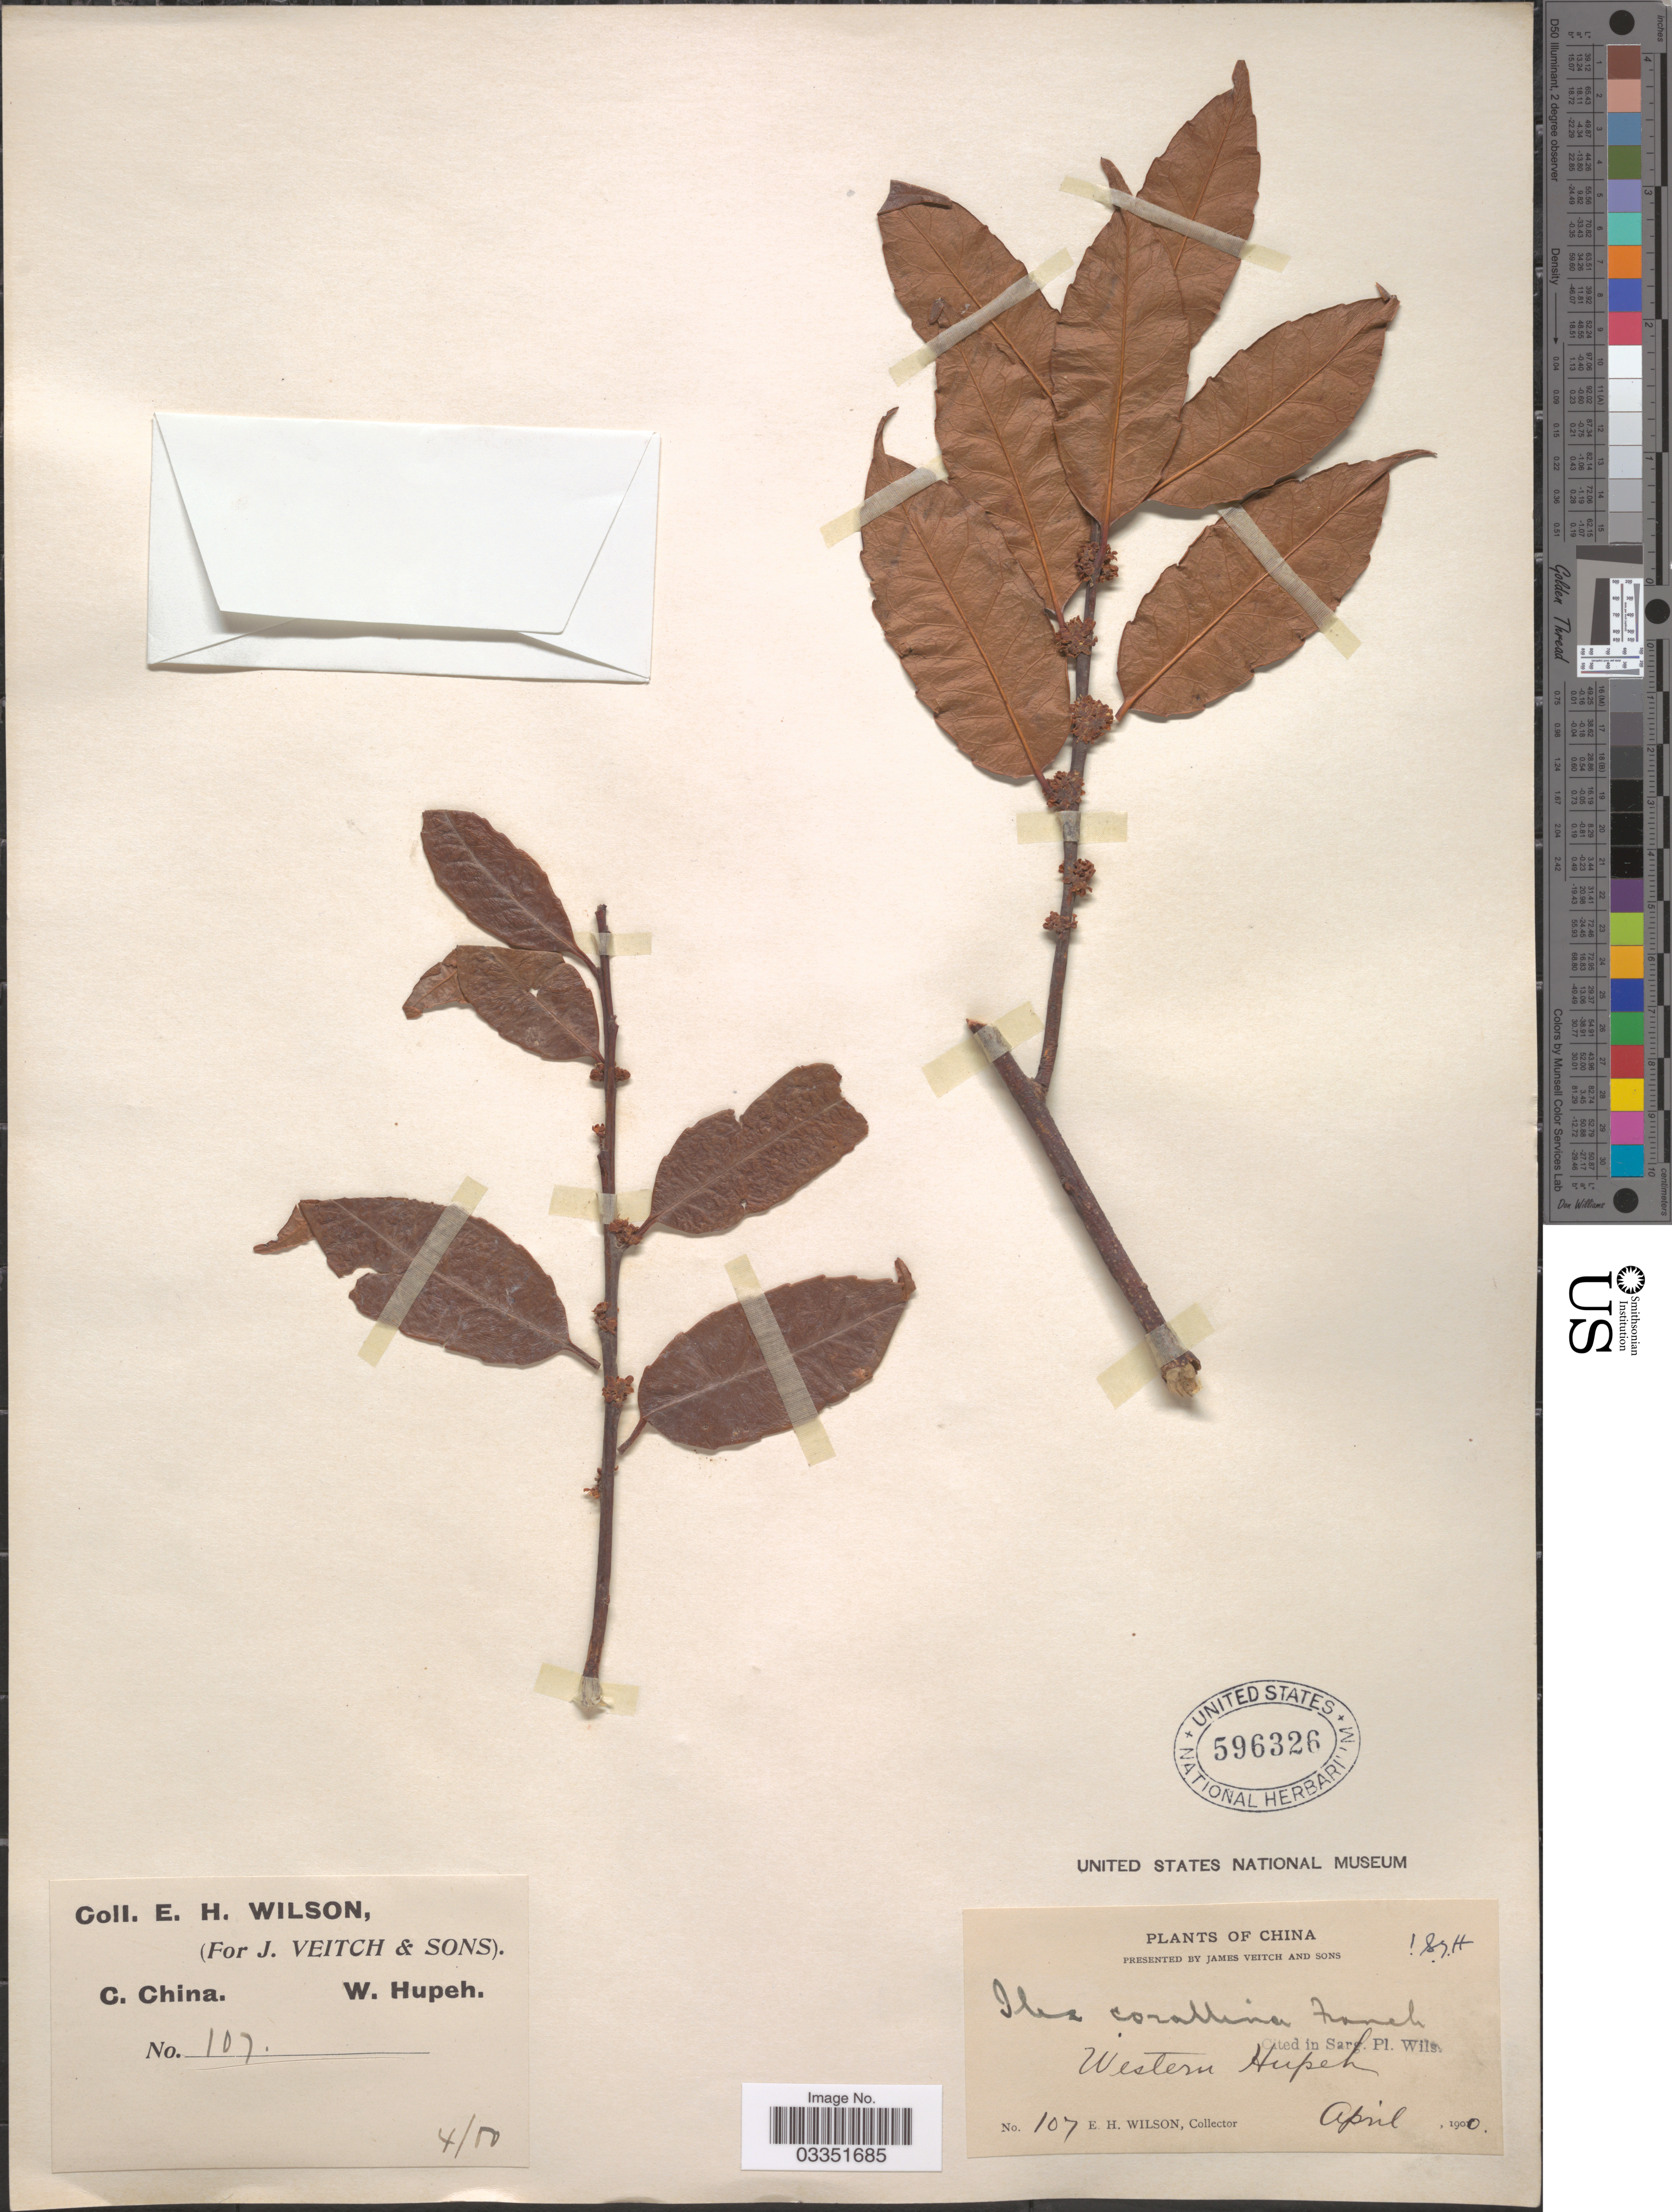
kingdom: Plantae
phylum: Tracheophyta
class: Magnoliopsida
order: Aquifoliales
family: Aquifoliaceae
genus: Ilex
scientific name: Ilex corallina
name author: Franch.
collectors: E. Wilson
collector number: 107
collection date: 1900-04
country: China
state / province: Hubei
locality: C. China. W. Hupeh. Western Hupeh.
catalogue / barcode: US 596326